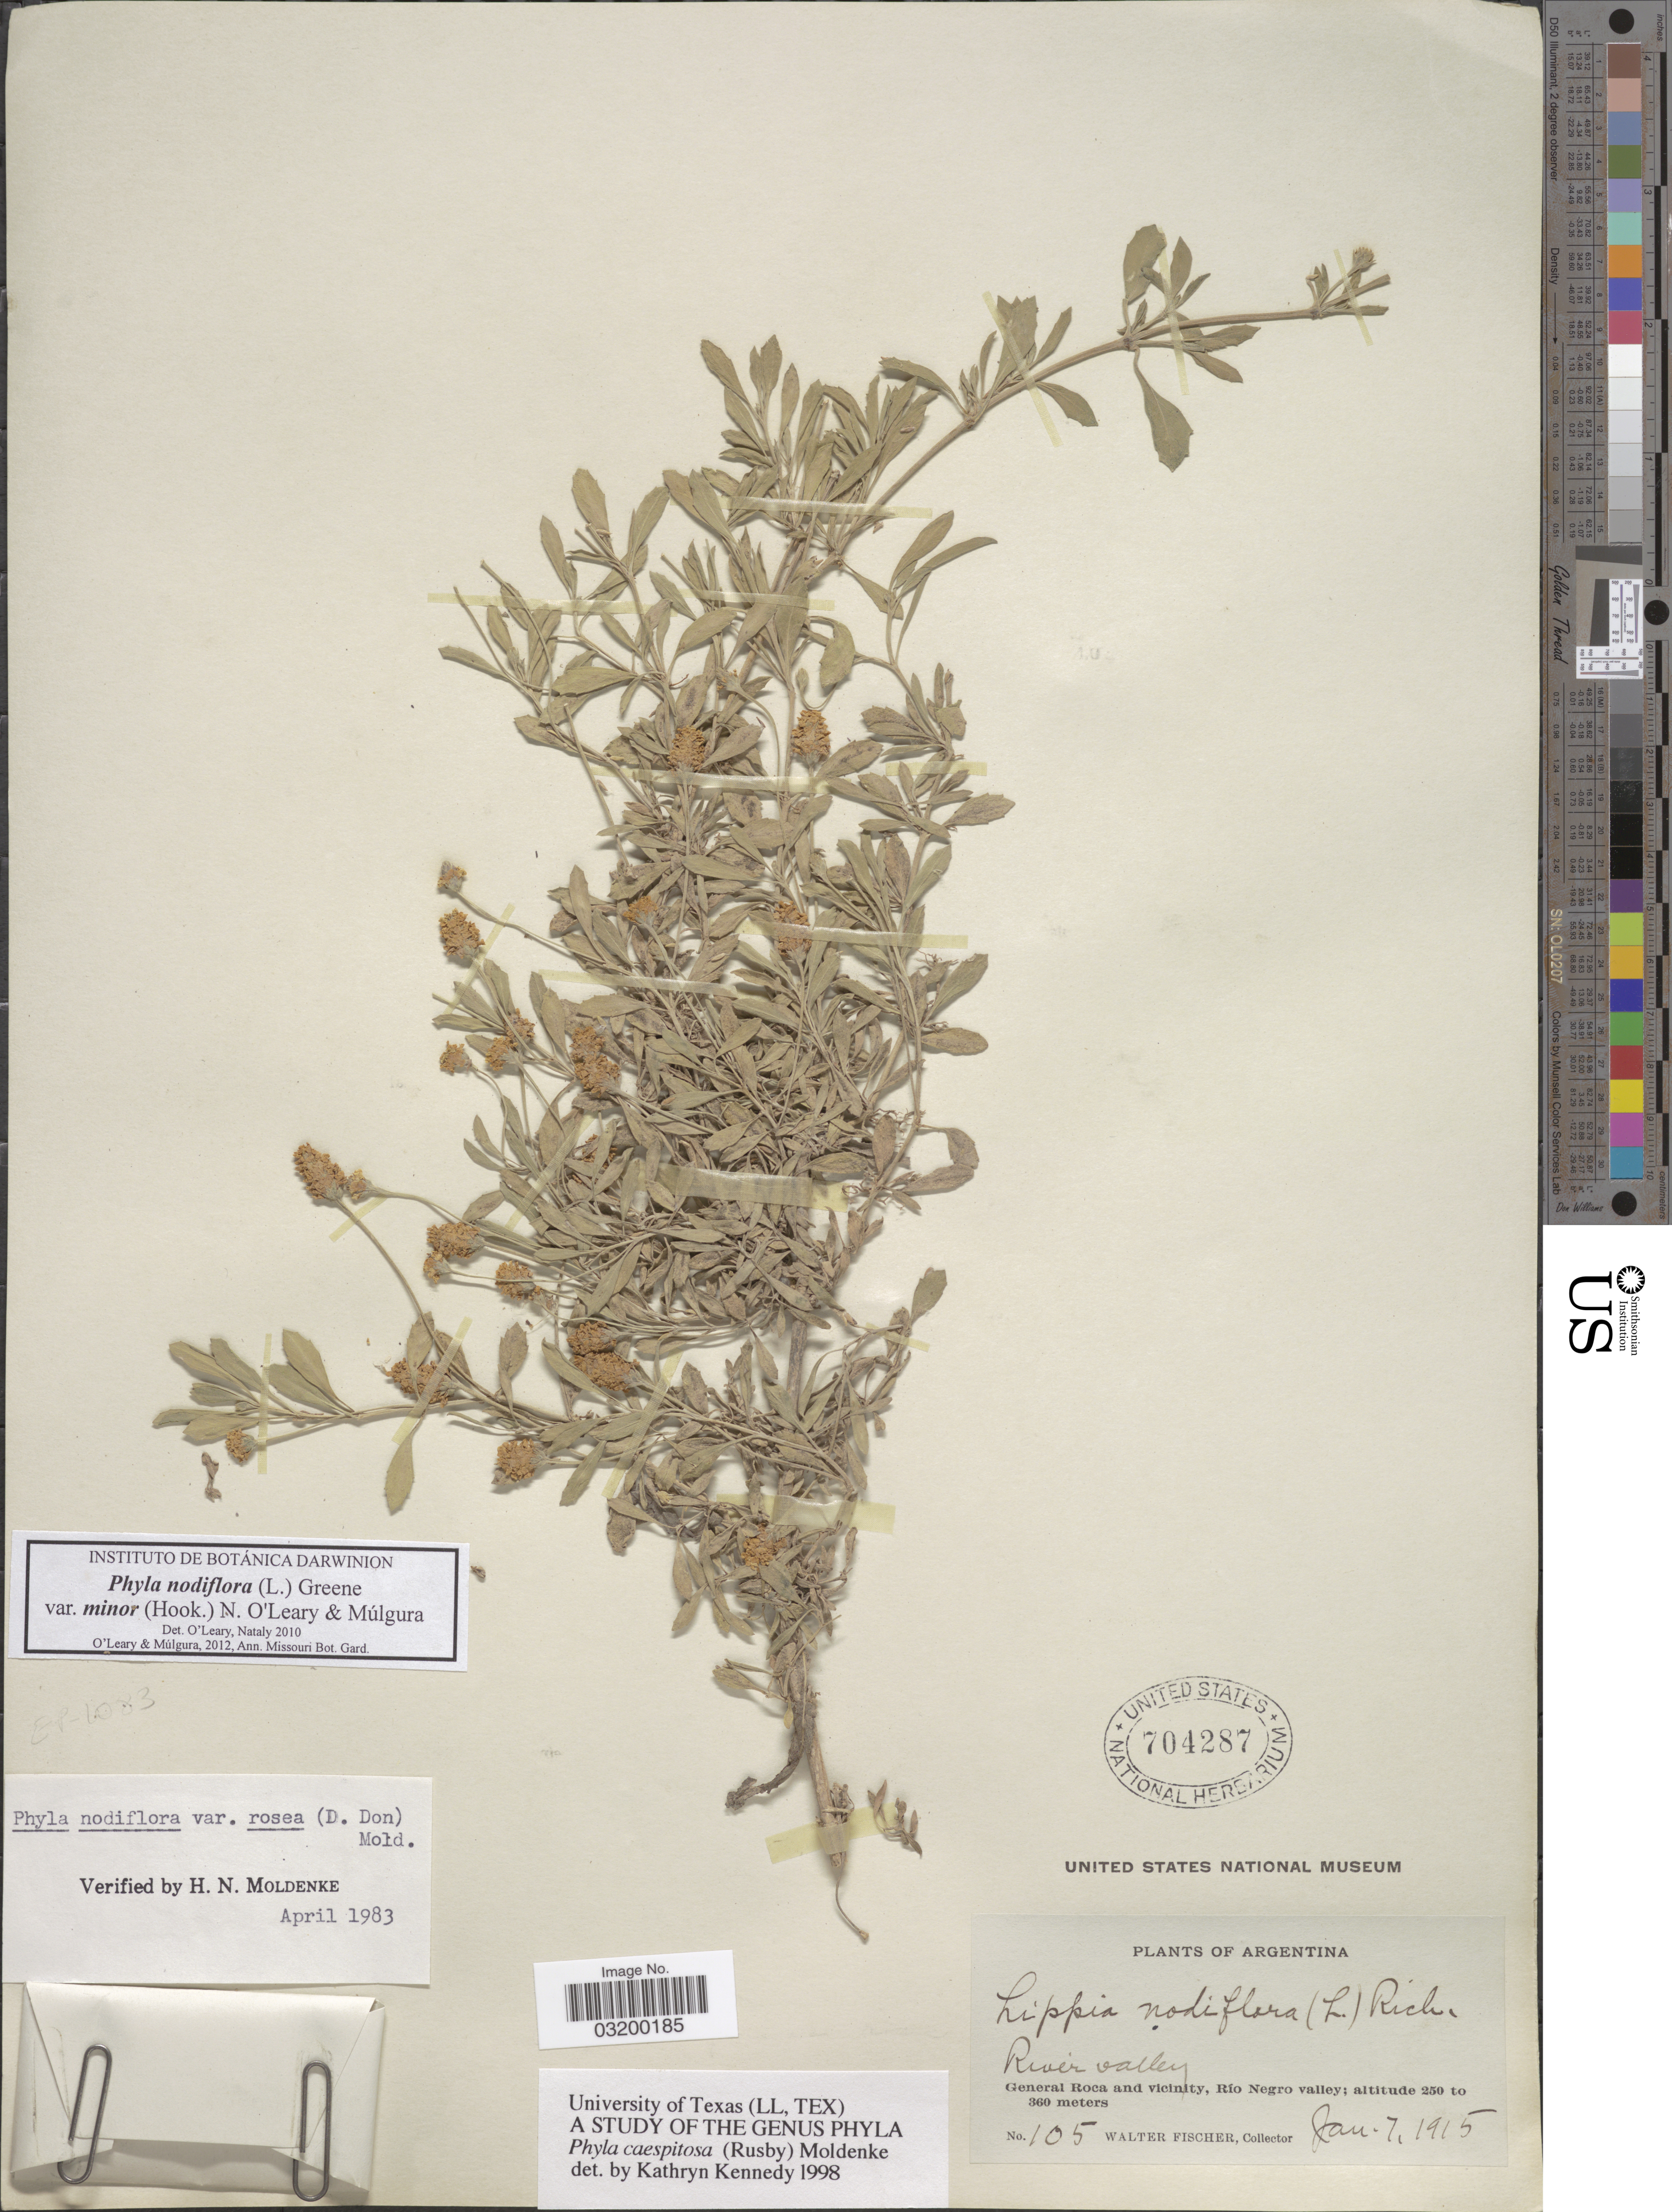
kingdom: Plantae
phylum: Tracheophyta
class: Magnoliopsida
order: Lamiales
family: Verbenaceae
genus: Phyla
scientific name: Phyla nodiflora var. minor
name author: (Hook.) N. O'Leary & Mulgura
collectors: W. Fischer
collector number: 105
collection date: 1915-01-07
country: Argentina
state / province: Rio Negro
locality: General Roca and vicinity, Río Negro valley.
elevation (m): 250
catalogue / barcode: US 704287